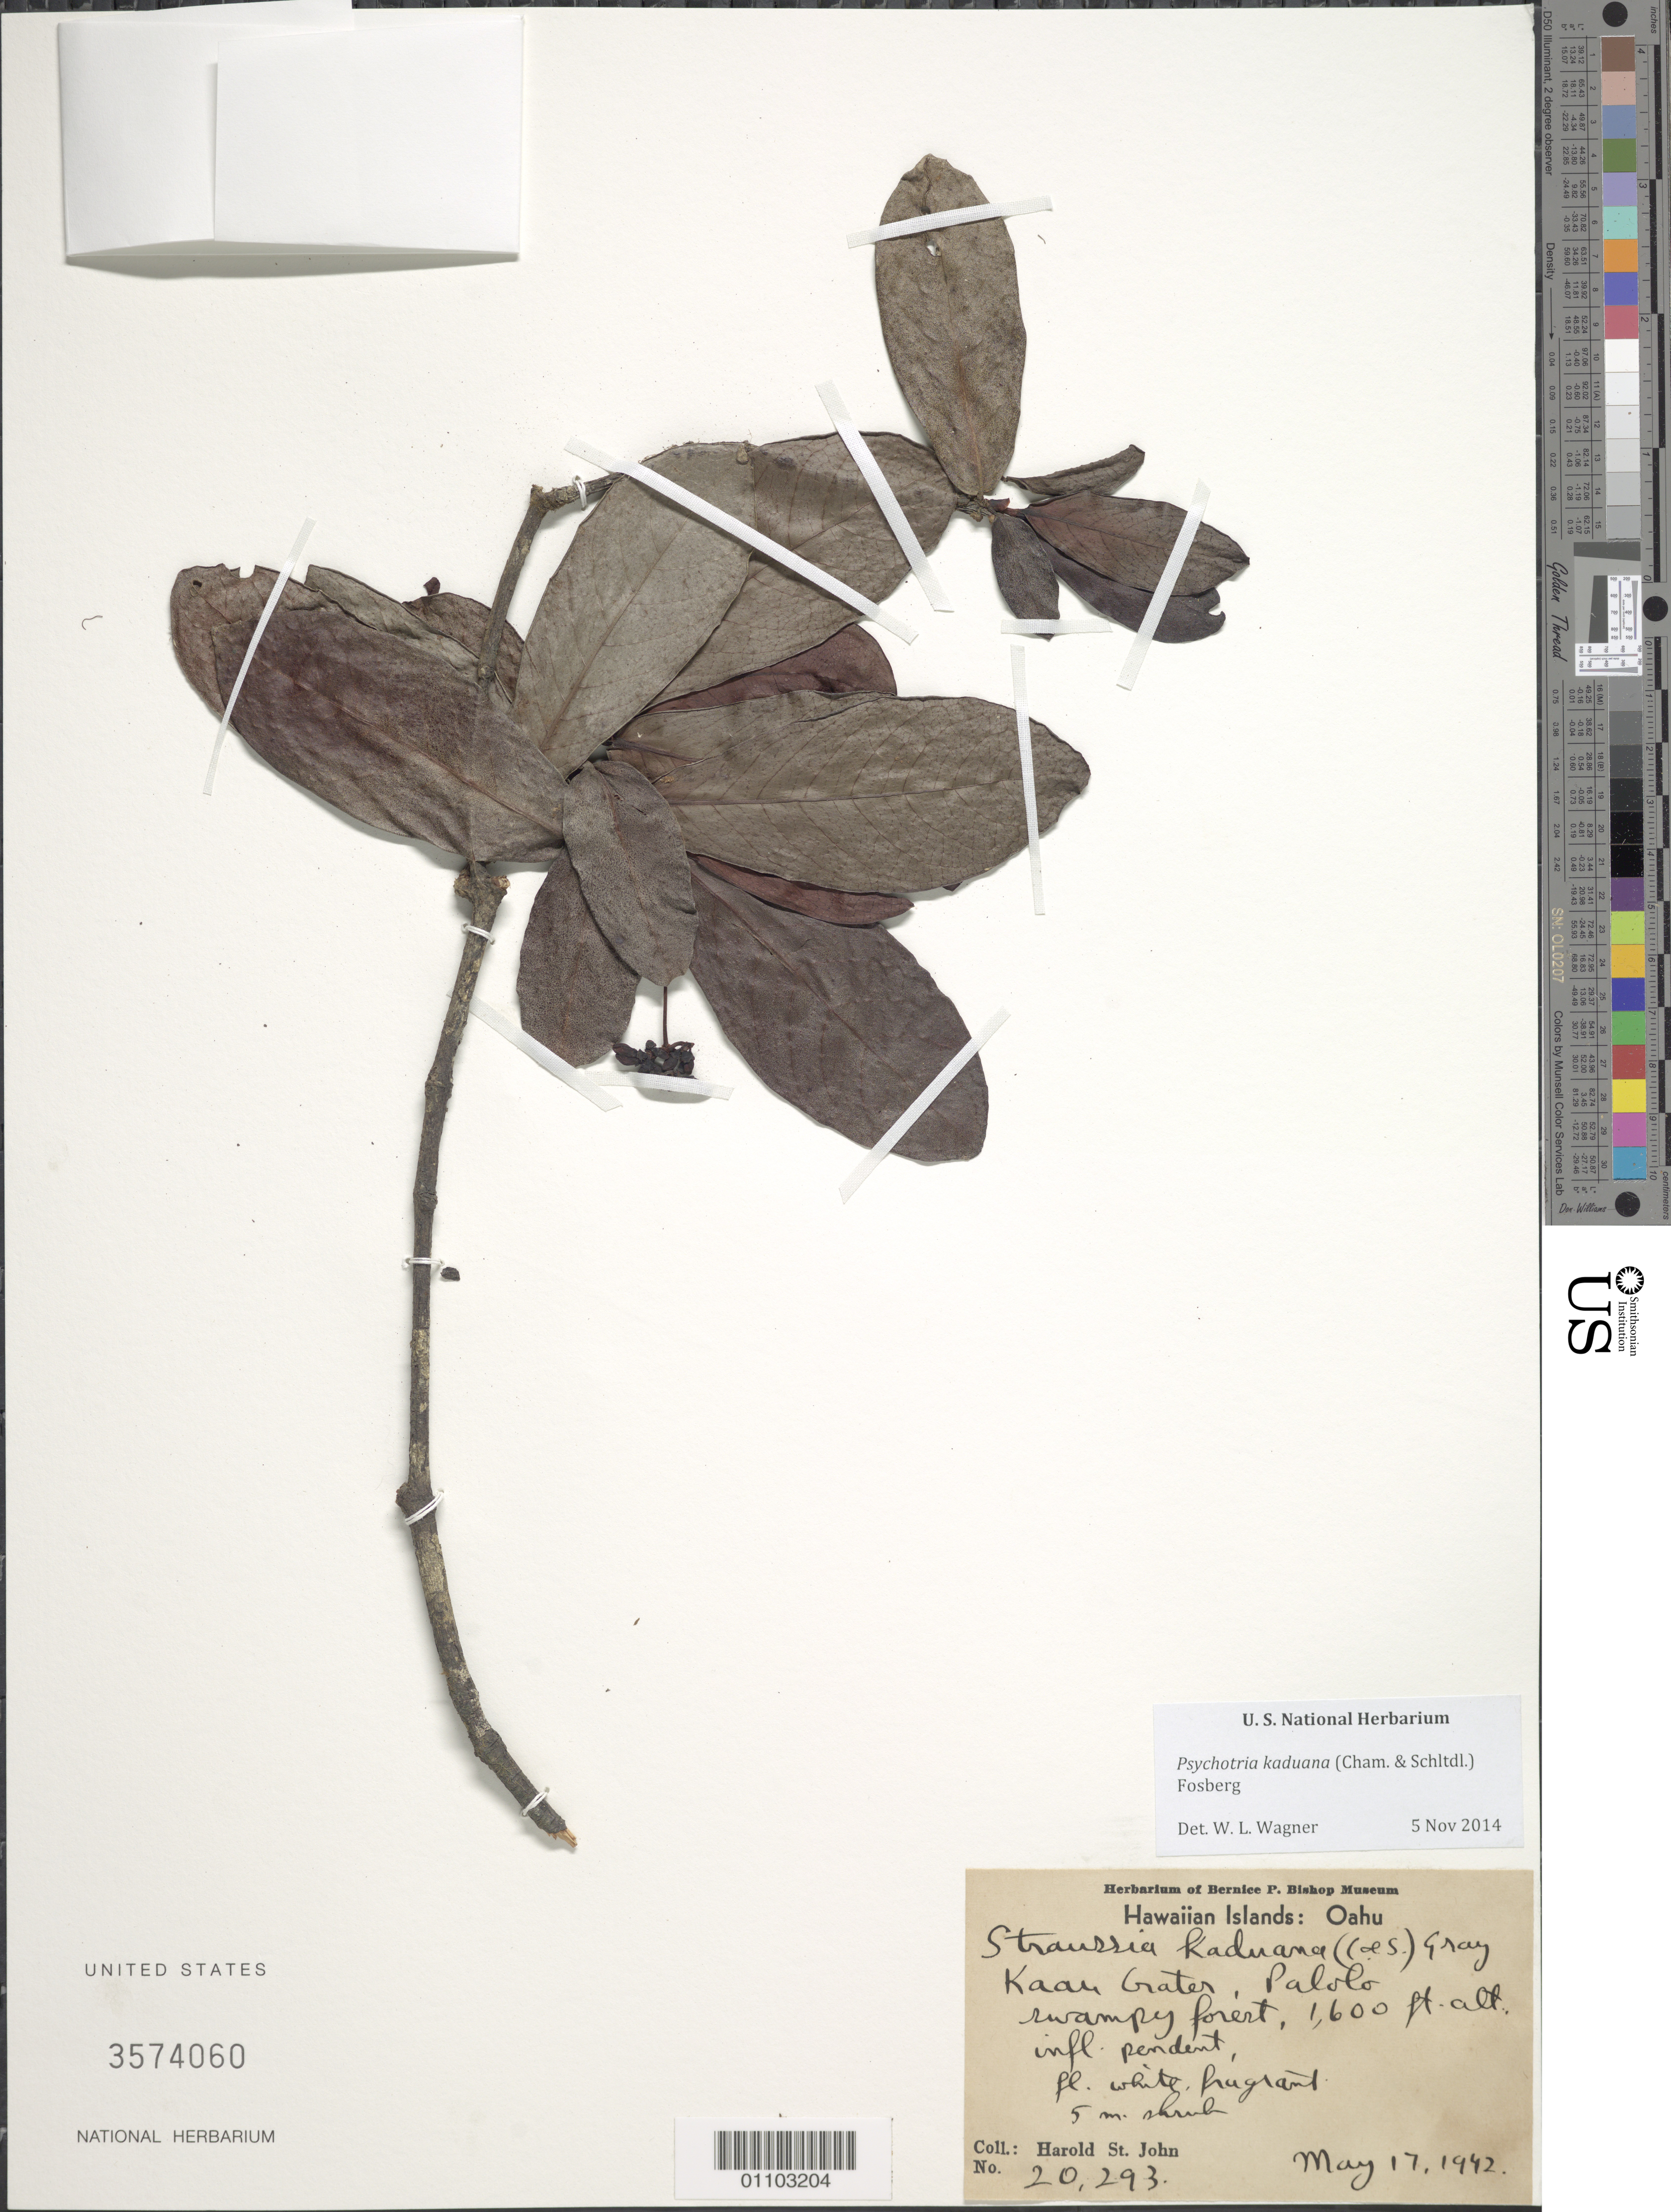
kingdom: Plantae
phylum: Tracheophyta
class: Magnoliopsida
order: Gentianales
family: Rubiaceae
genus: Psychotria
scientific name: Psychotria kaduana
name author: (Cham. & Schltdl.) Fosberg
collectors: H. St. John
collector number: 20.293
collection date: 1942-05-17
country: United States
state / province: Hawaii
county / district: Honolulu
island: Oahu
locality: Kaau Crater, Palolo.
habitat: Swampy forest.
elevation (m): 488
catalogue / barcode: US 3574060